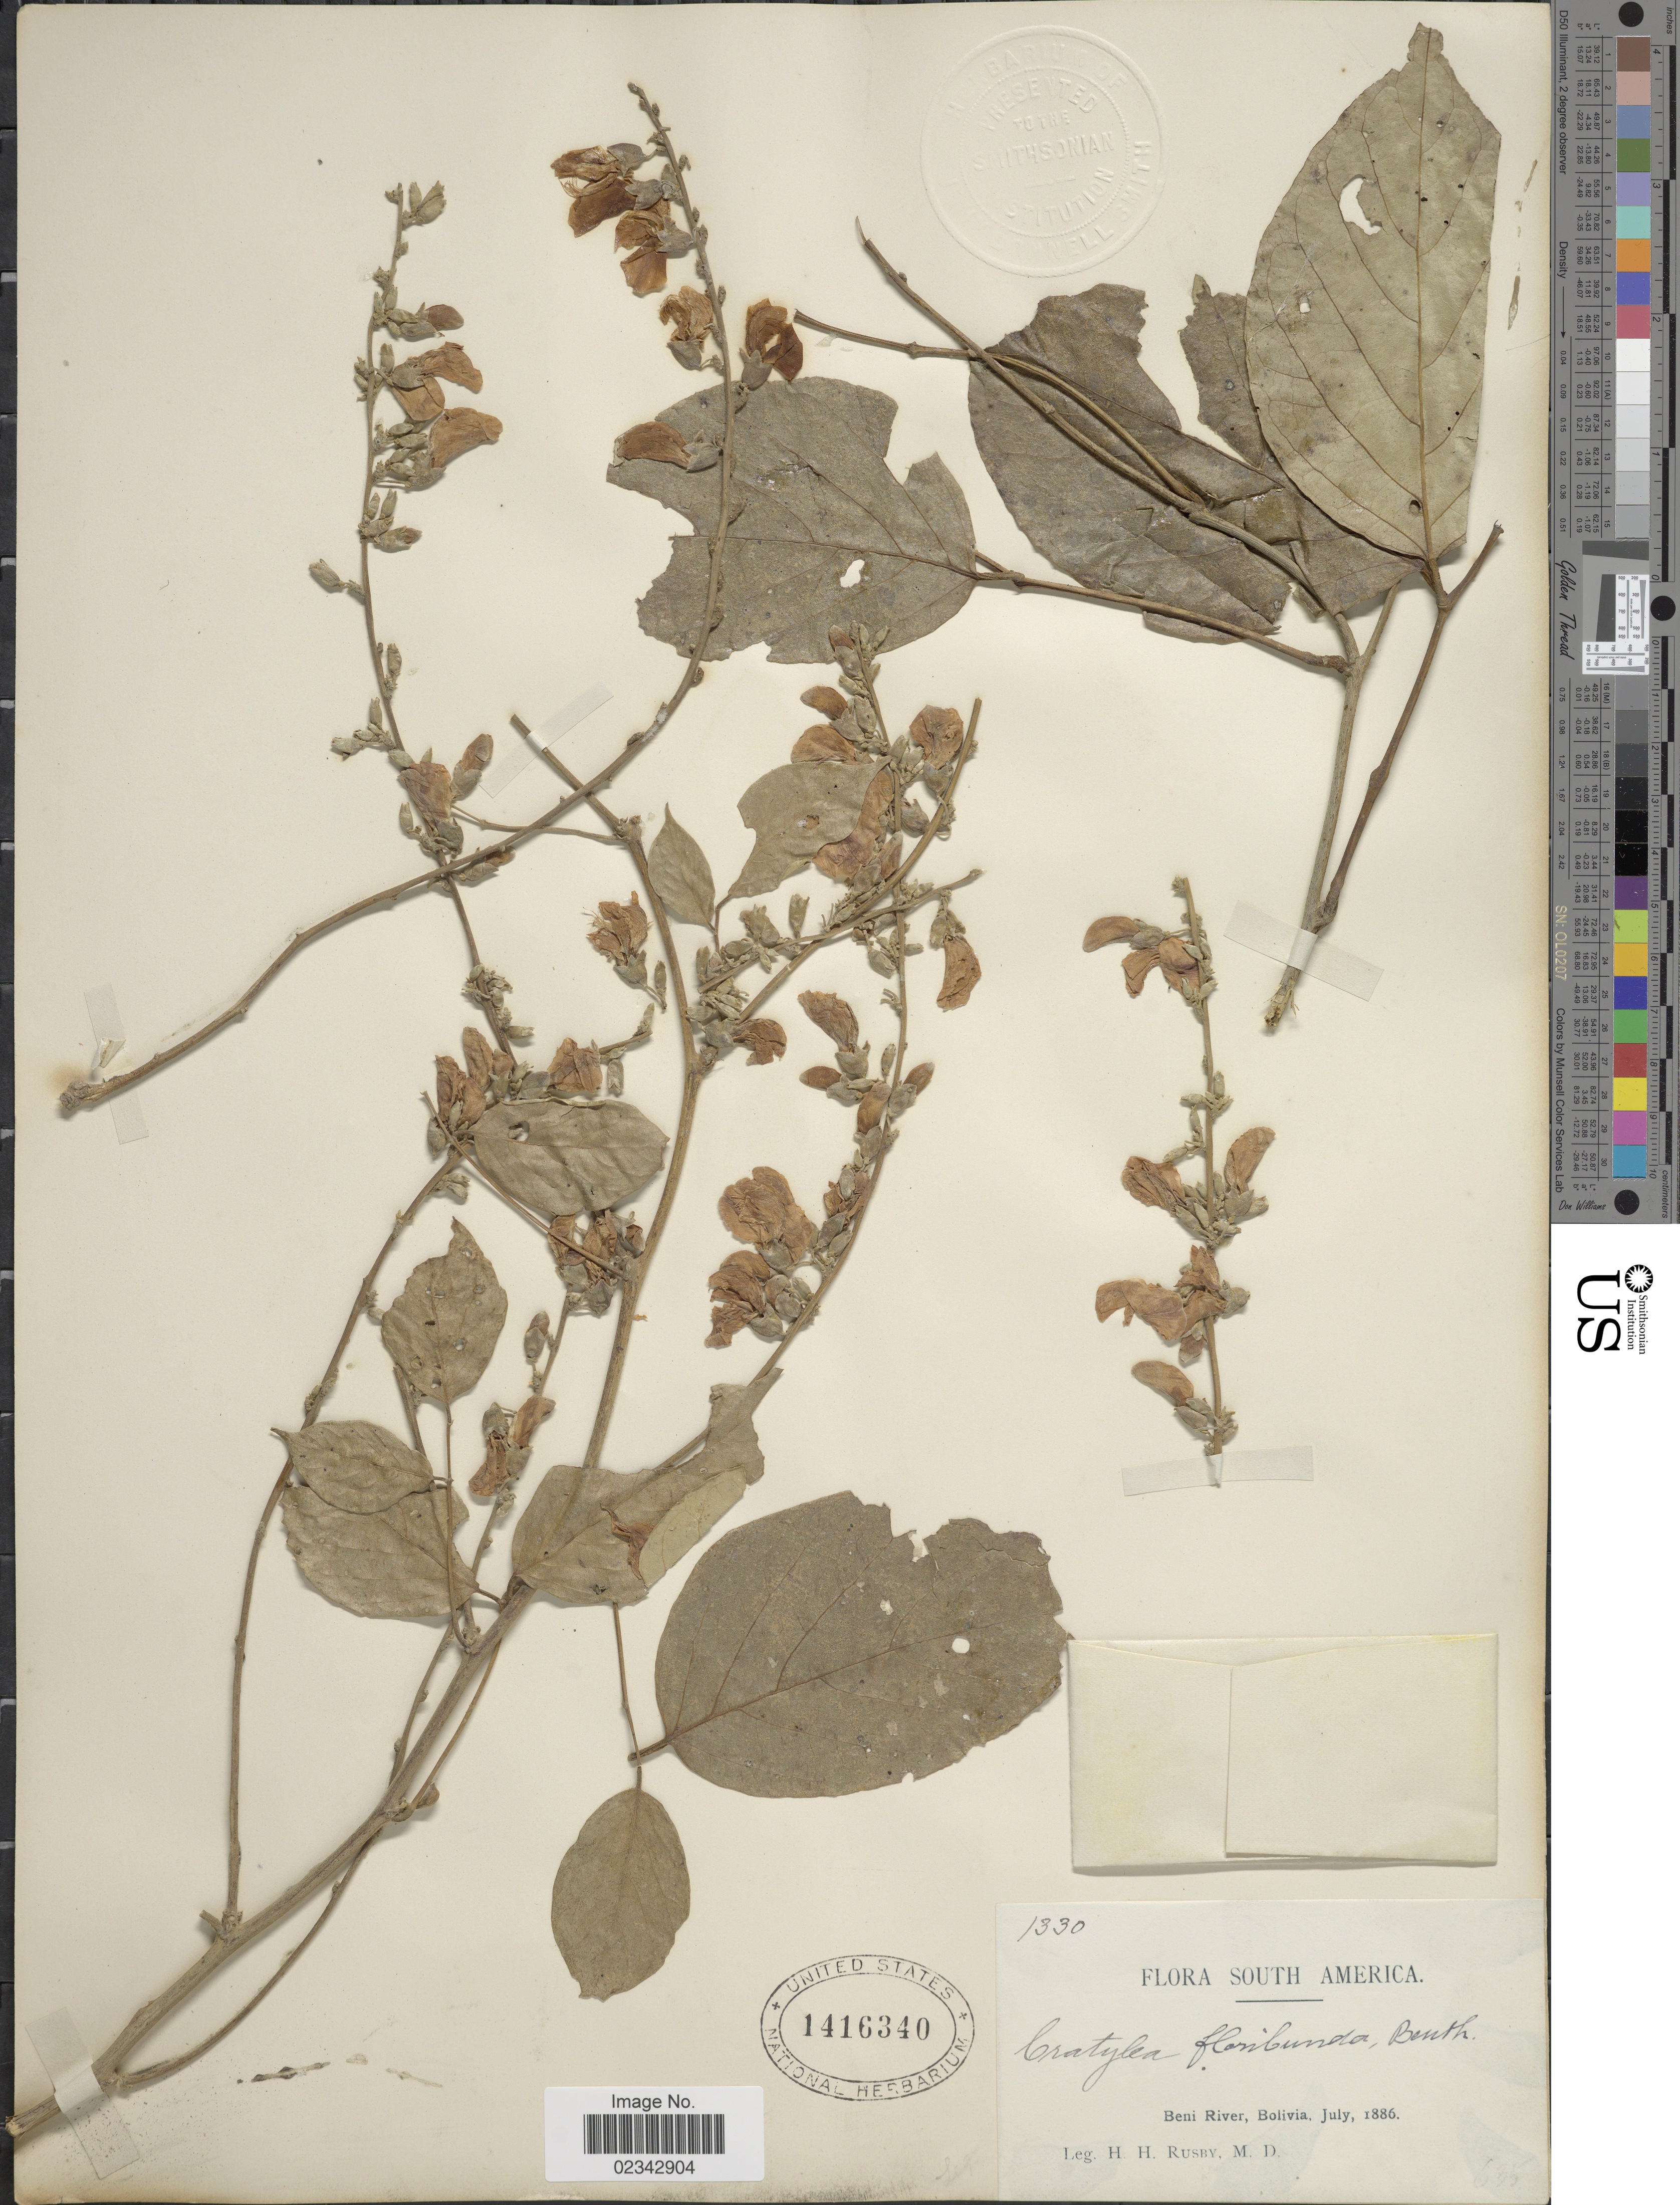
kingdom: Plantae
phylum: Tracheophyta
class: Magnoliopsida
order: Fabales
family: Fabaceae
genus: Cratylia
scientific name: Cratylia argentea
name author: (Desv.) Kuntze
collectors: H. H. Rusby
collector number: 1330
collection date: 1886-07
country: Bolivia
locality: Beni River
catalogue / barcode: US 1416340